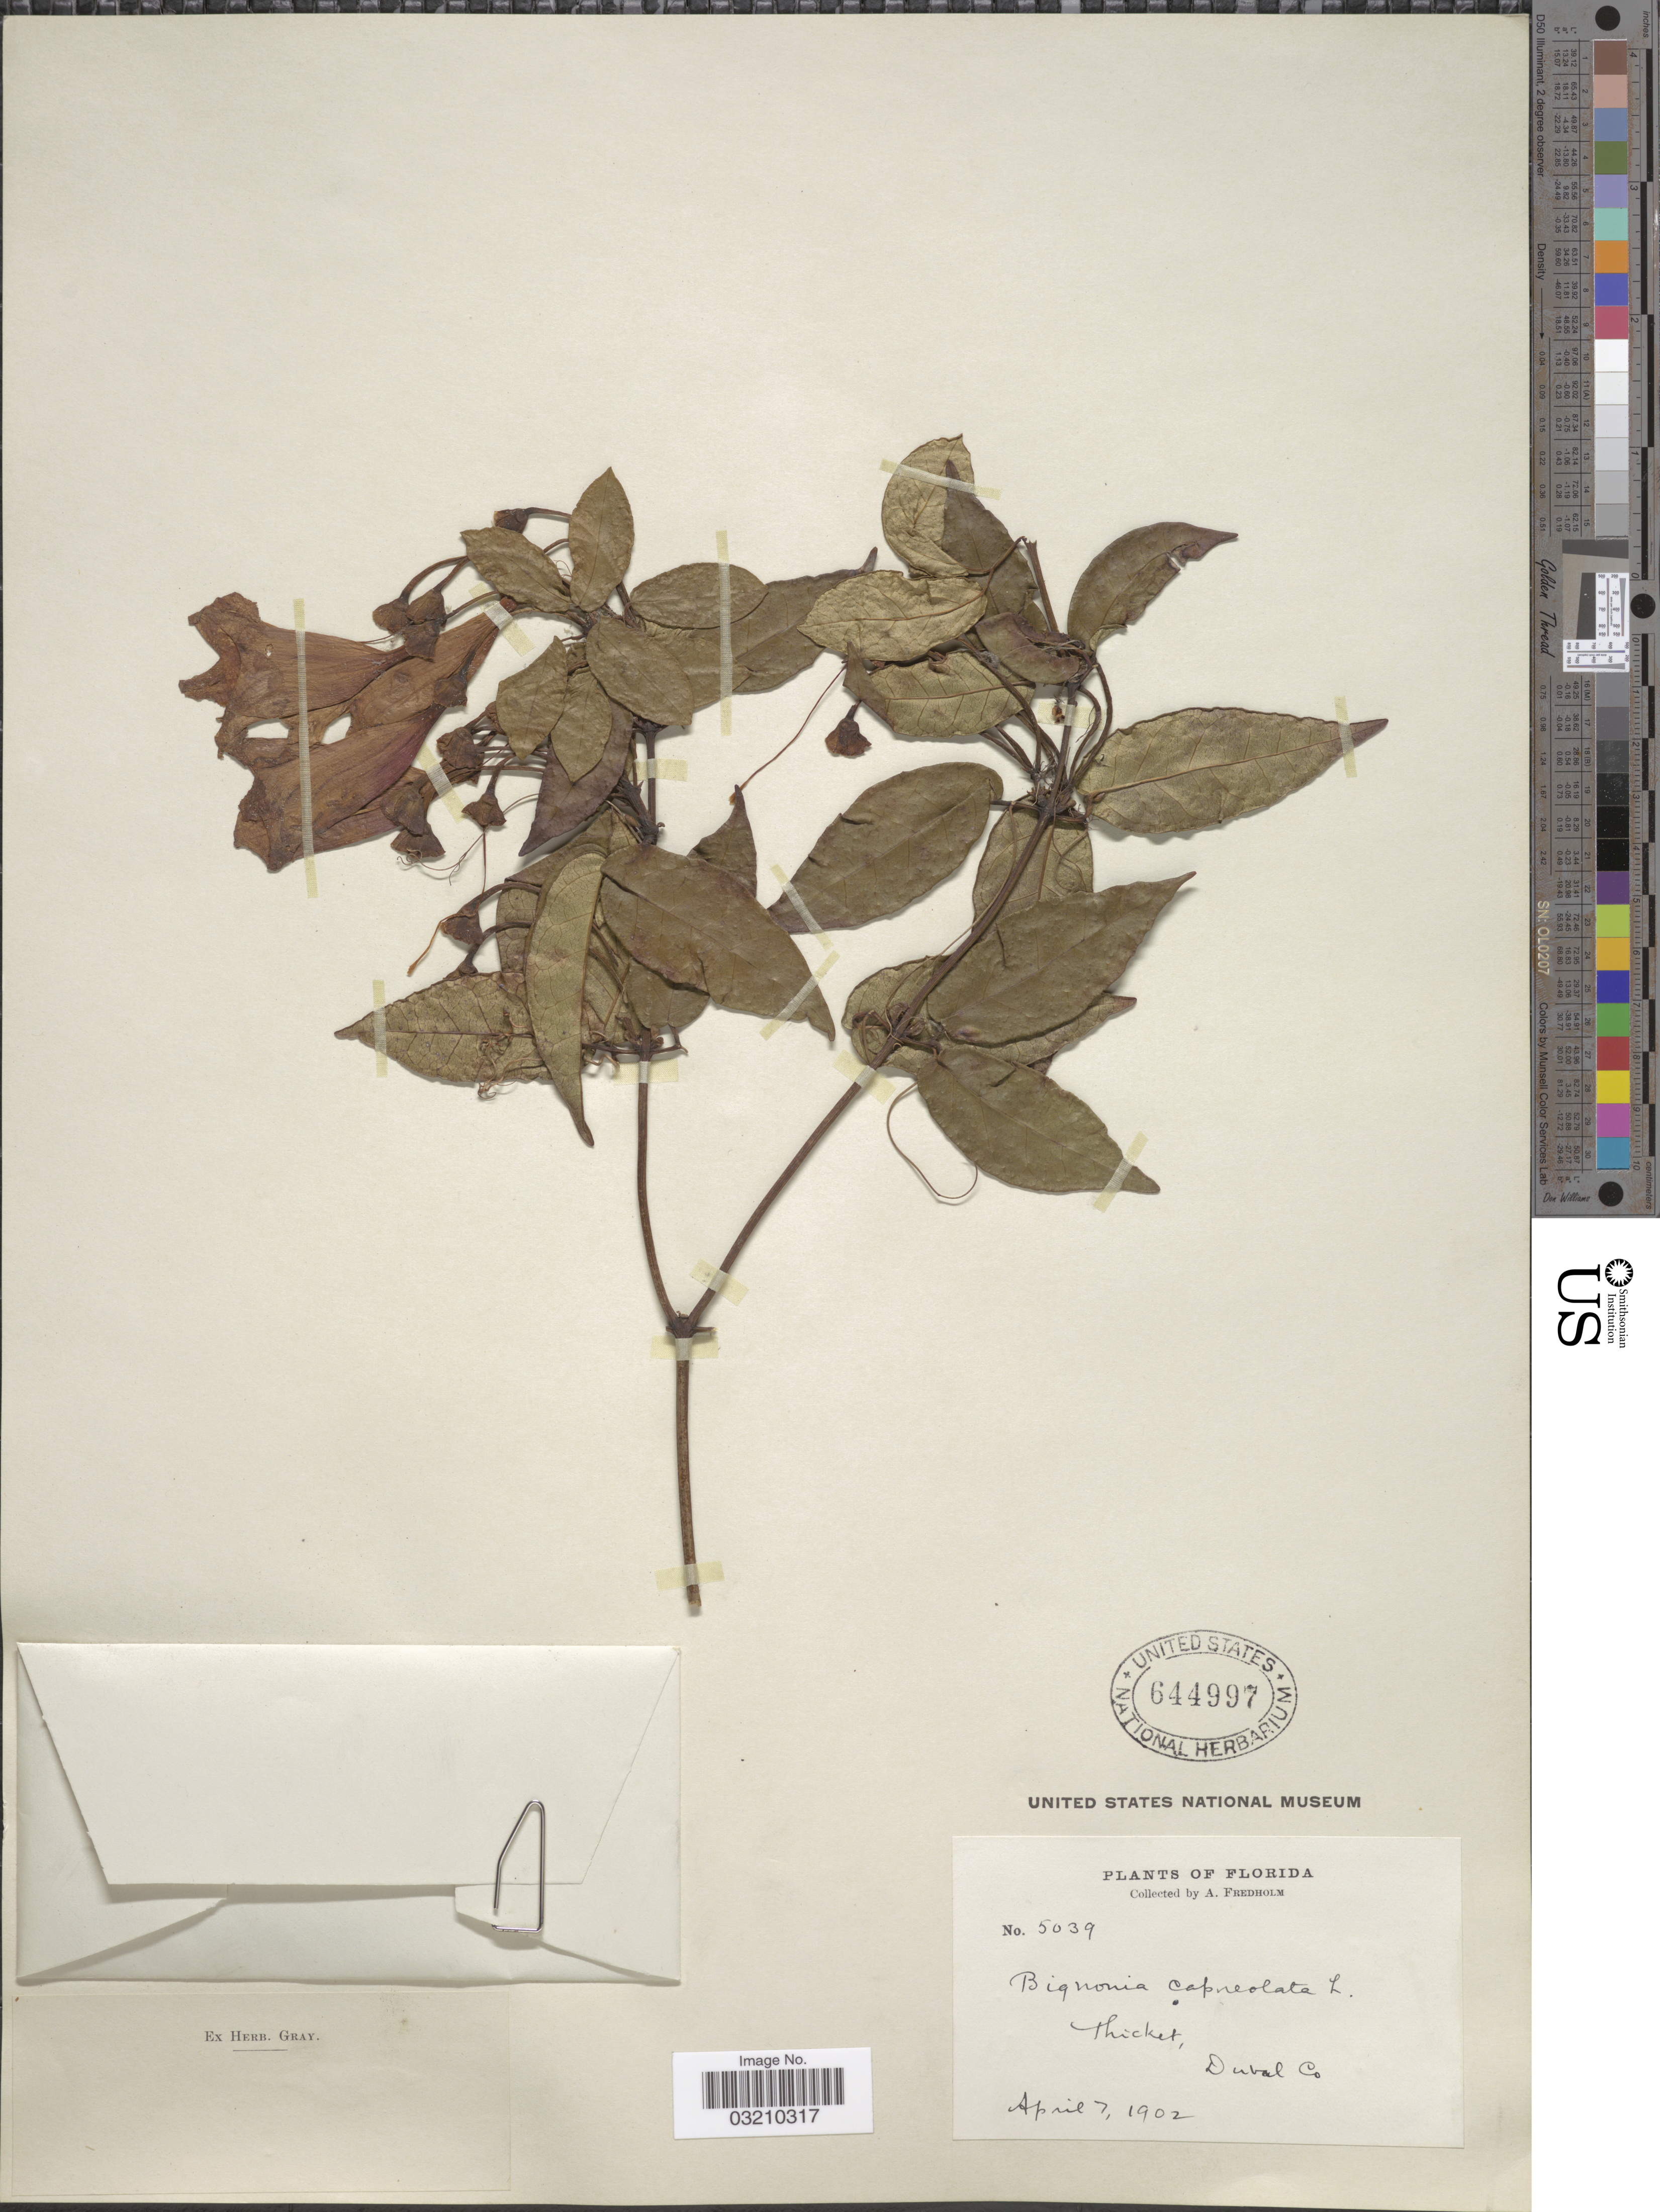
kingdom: Plantae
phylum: Tracheophyta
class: Magnoliopsida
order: Lamiales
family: Bignoniaceae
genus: Bignonia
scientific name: Bignonia capreolata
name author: L.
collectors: A. Fredholm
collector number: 5039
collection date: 1902-04-07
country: United States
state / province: Florida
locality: Duval Co.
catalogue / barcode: US 644997